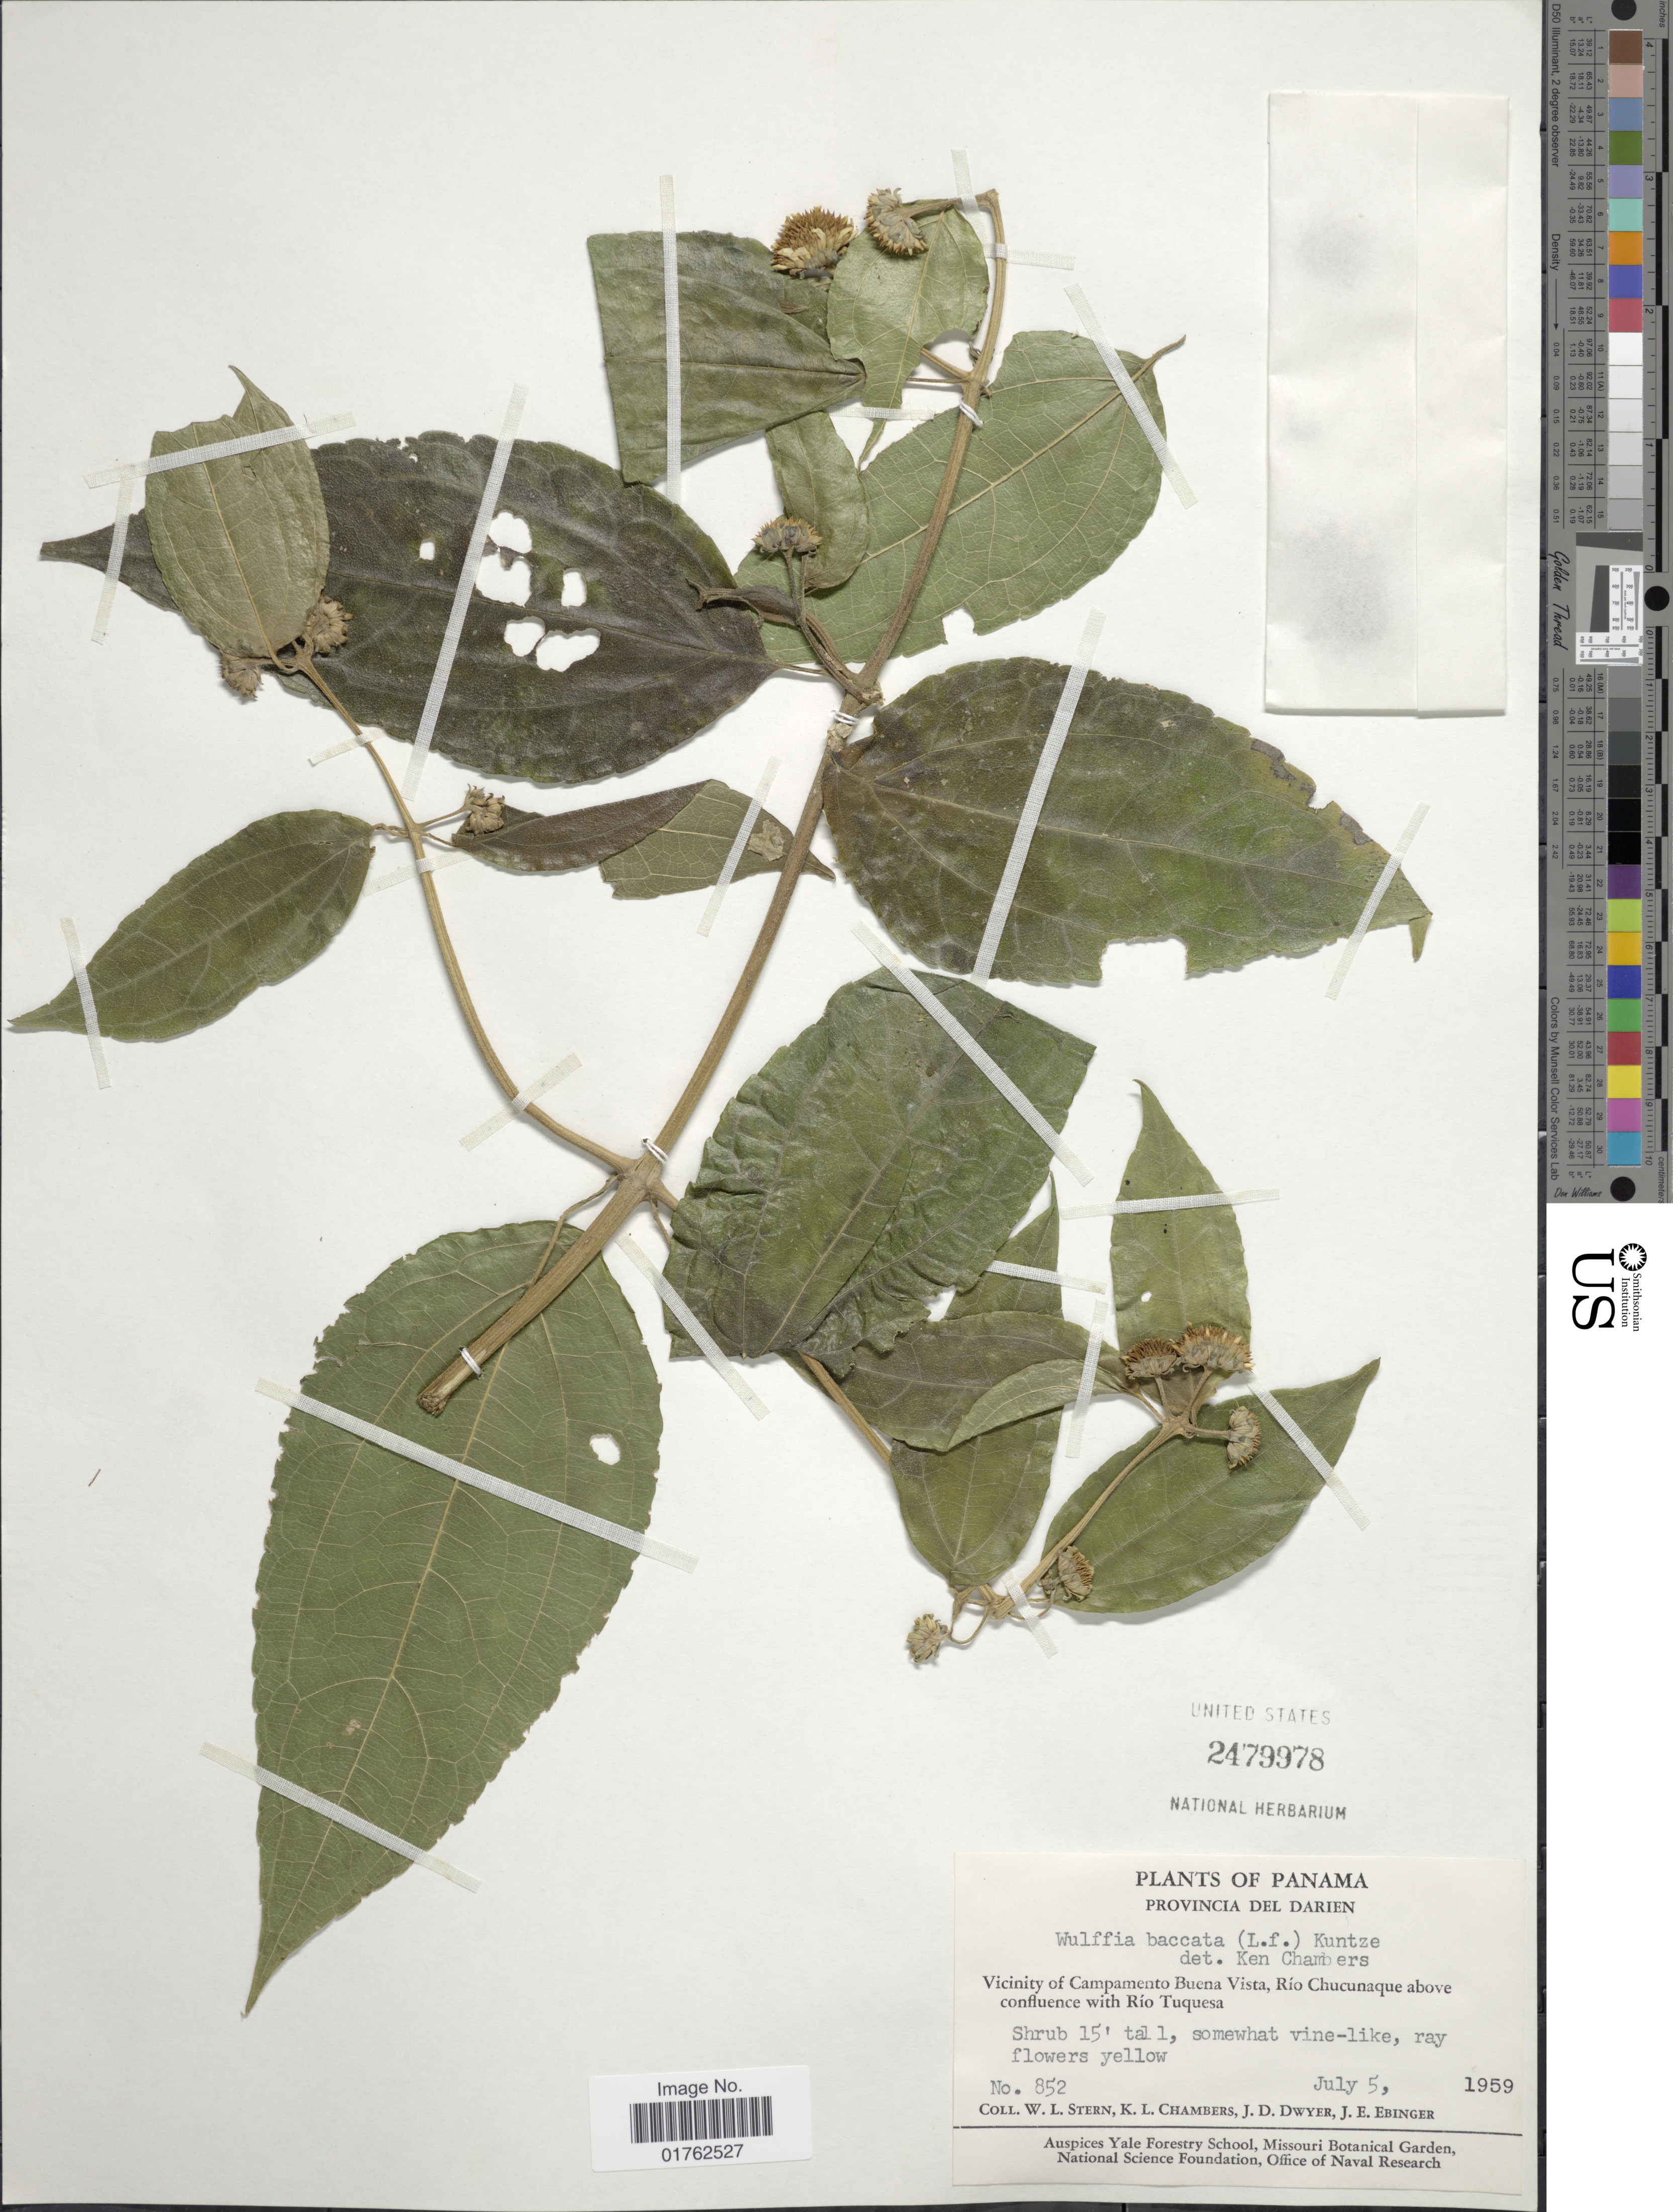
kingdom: Plantae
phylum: Tracheophyta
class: Magnoliopsida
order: Asterales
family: Asteraceae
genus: Wulffia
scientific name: Wulffia baccata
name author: (L. f.) Kuntze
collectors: W. L. Stern, K. Chambers, J. D. Dwyer & J. Ebinger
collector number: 852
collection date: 1959-07-05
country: Panama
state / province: Darién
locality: Vicinity of Campamento Buena Vista, Rio Chucunaque above confluence with Rio Tuquesa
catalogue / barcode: US 24799978